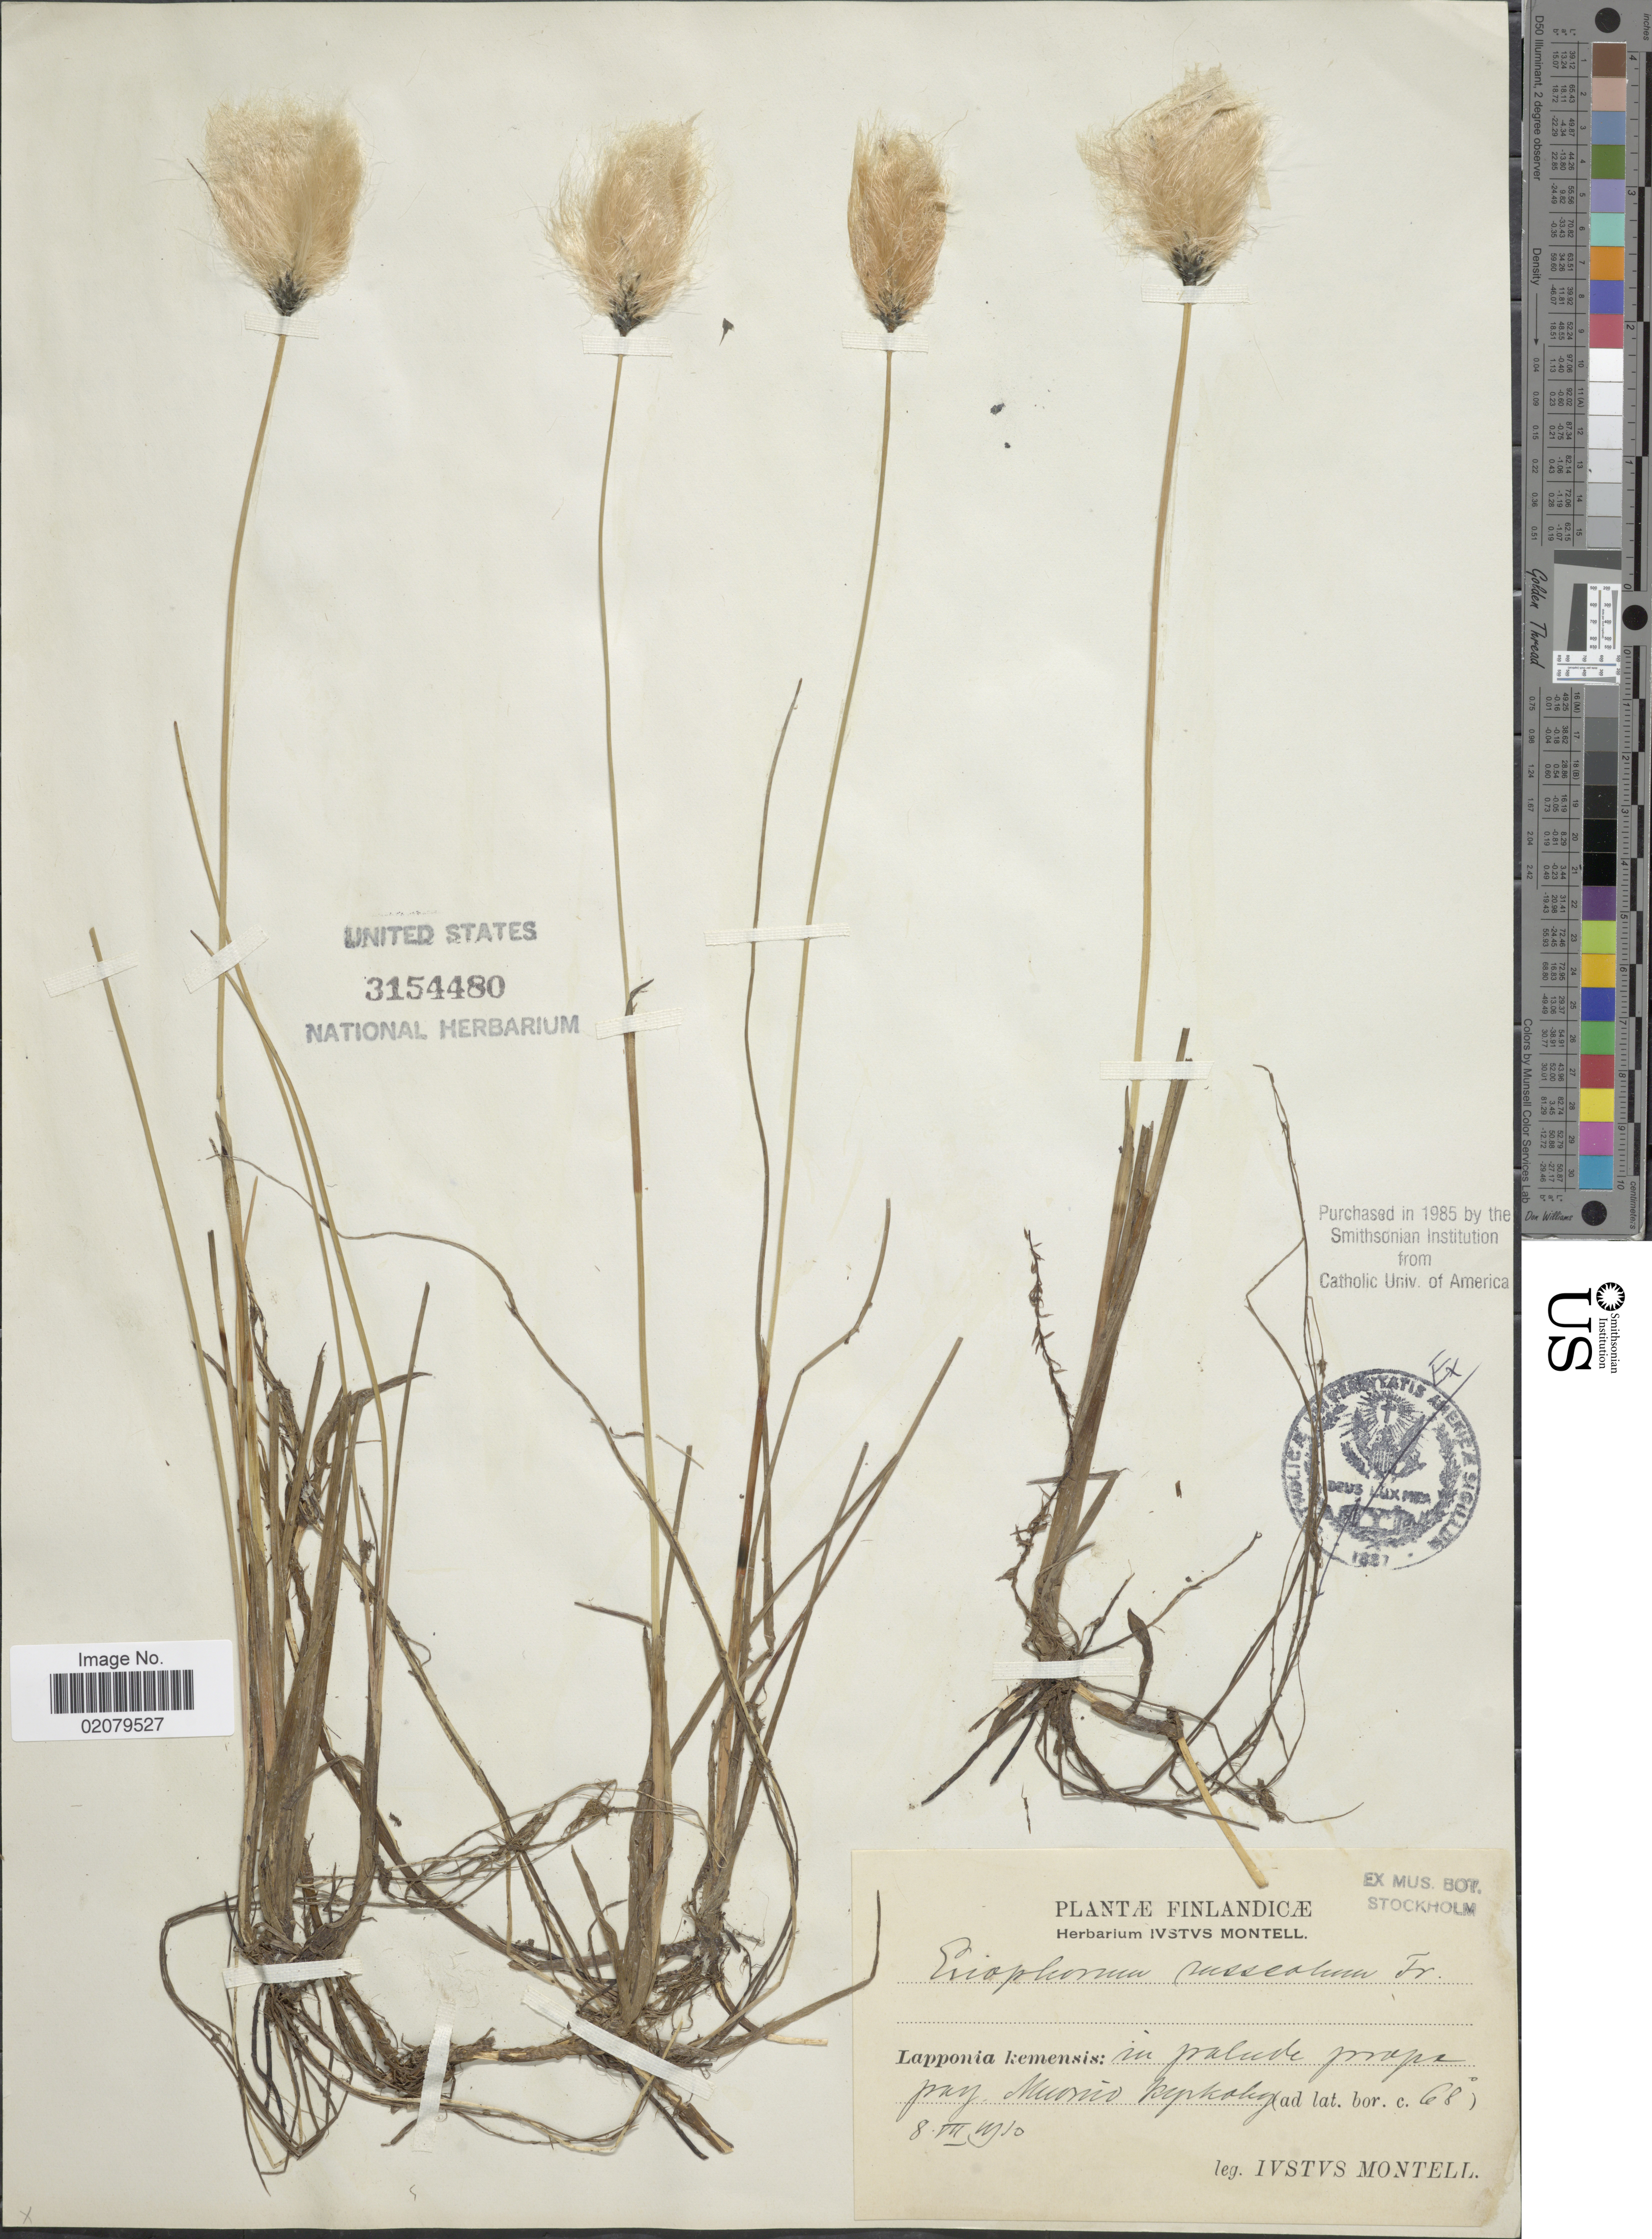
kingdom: Plantae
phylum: Tracheophyta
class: Liliopsida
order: Poales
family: Cyperaceae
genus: Eriophorum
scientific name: Eriophorum chamissonis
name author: C.A. Mey.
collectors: I. Montell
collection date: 1910-07-08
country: Finland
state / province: Lappi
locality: Muonio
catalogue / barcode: US 3154480